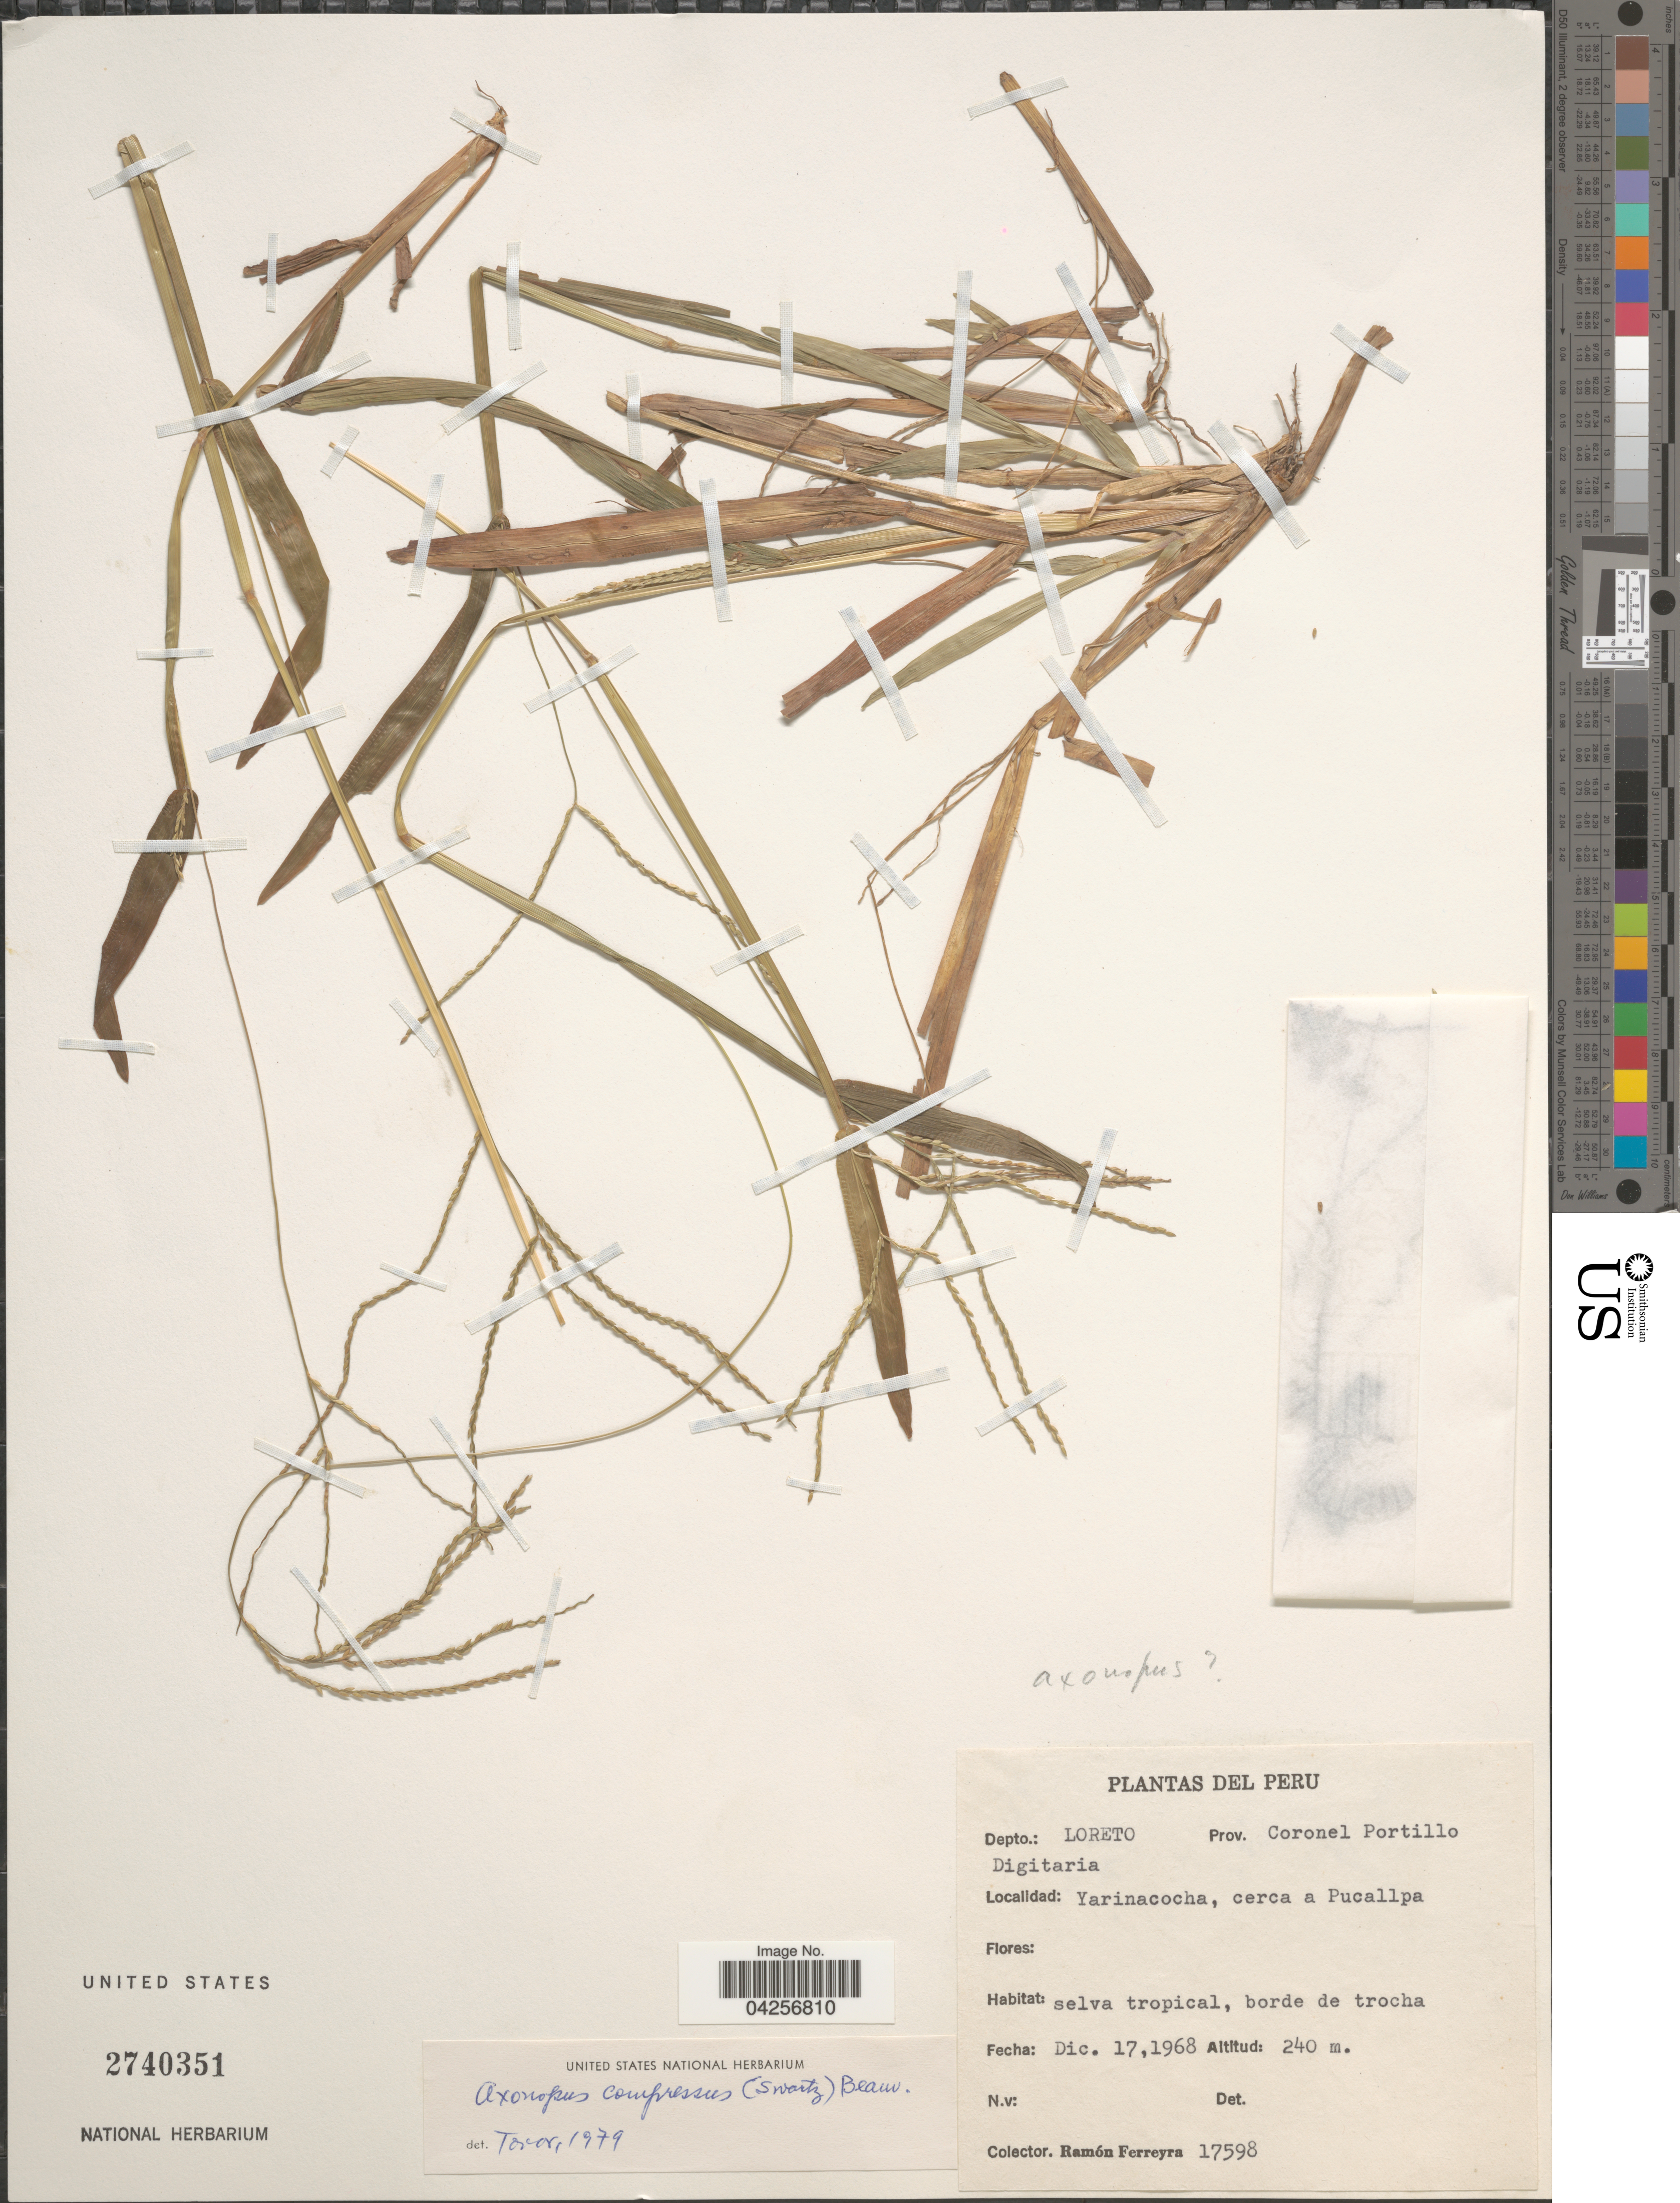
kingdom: Plantae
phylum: Tracheophyta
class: Liliopsida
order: Poales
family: Poaceae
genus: Axonopus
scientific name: Axonopus compressus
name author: (Sw.) P. Beauv.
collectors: R. A. Ferreyra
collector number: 17598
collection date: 1968-12-17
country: Peru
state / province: Loreto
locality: Depto.: Loreto. Prov. Coronel Portillo Digitaria. Yarinacocha, cerca a Pucallpa.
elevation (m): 240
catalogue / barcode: US 2740351